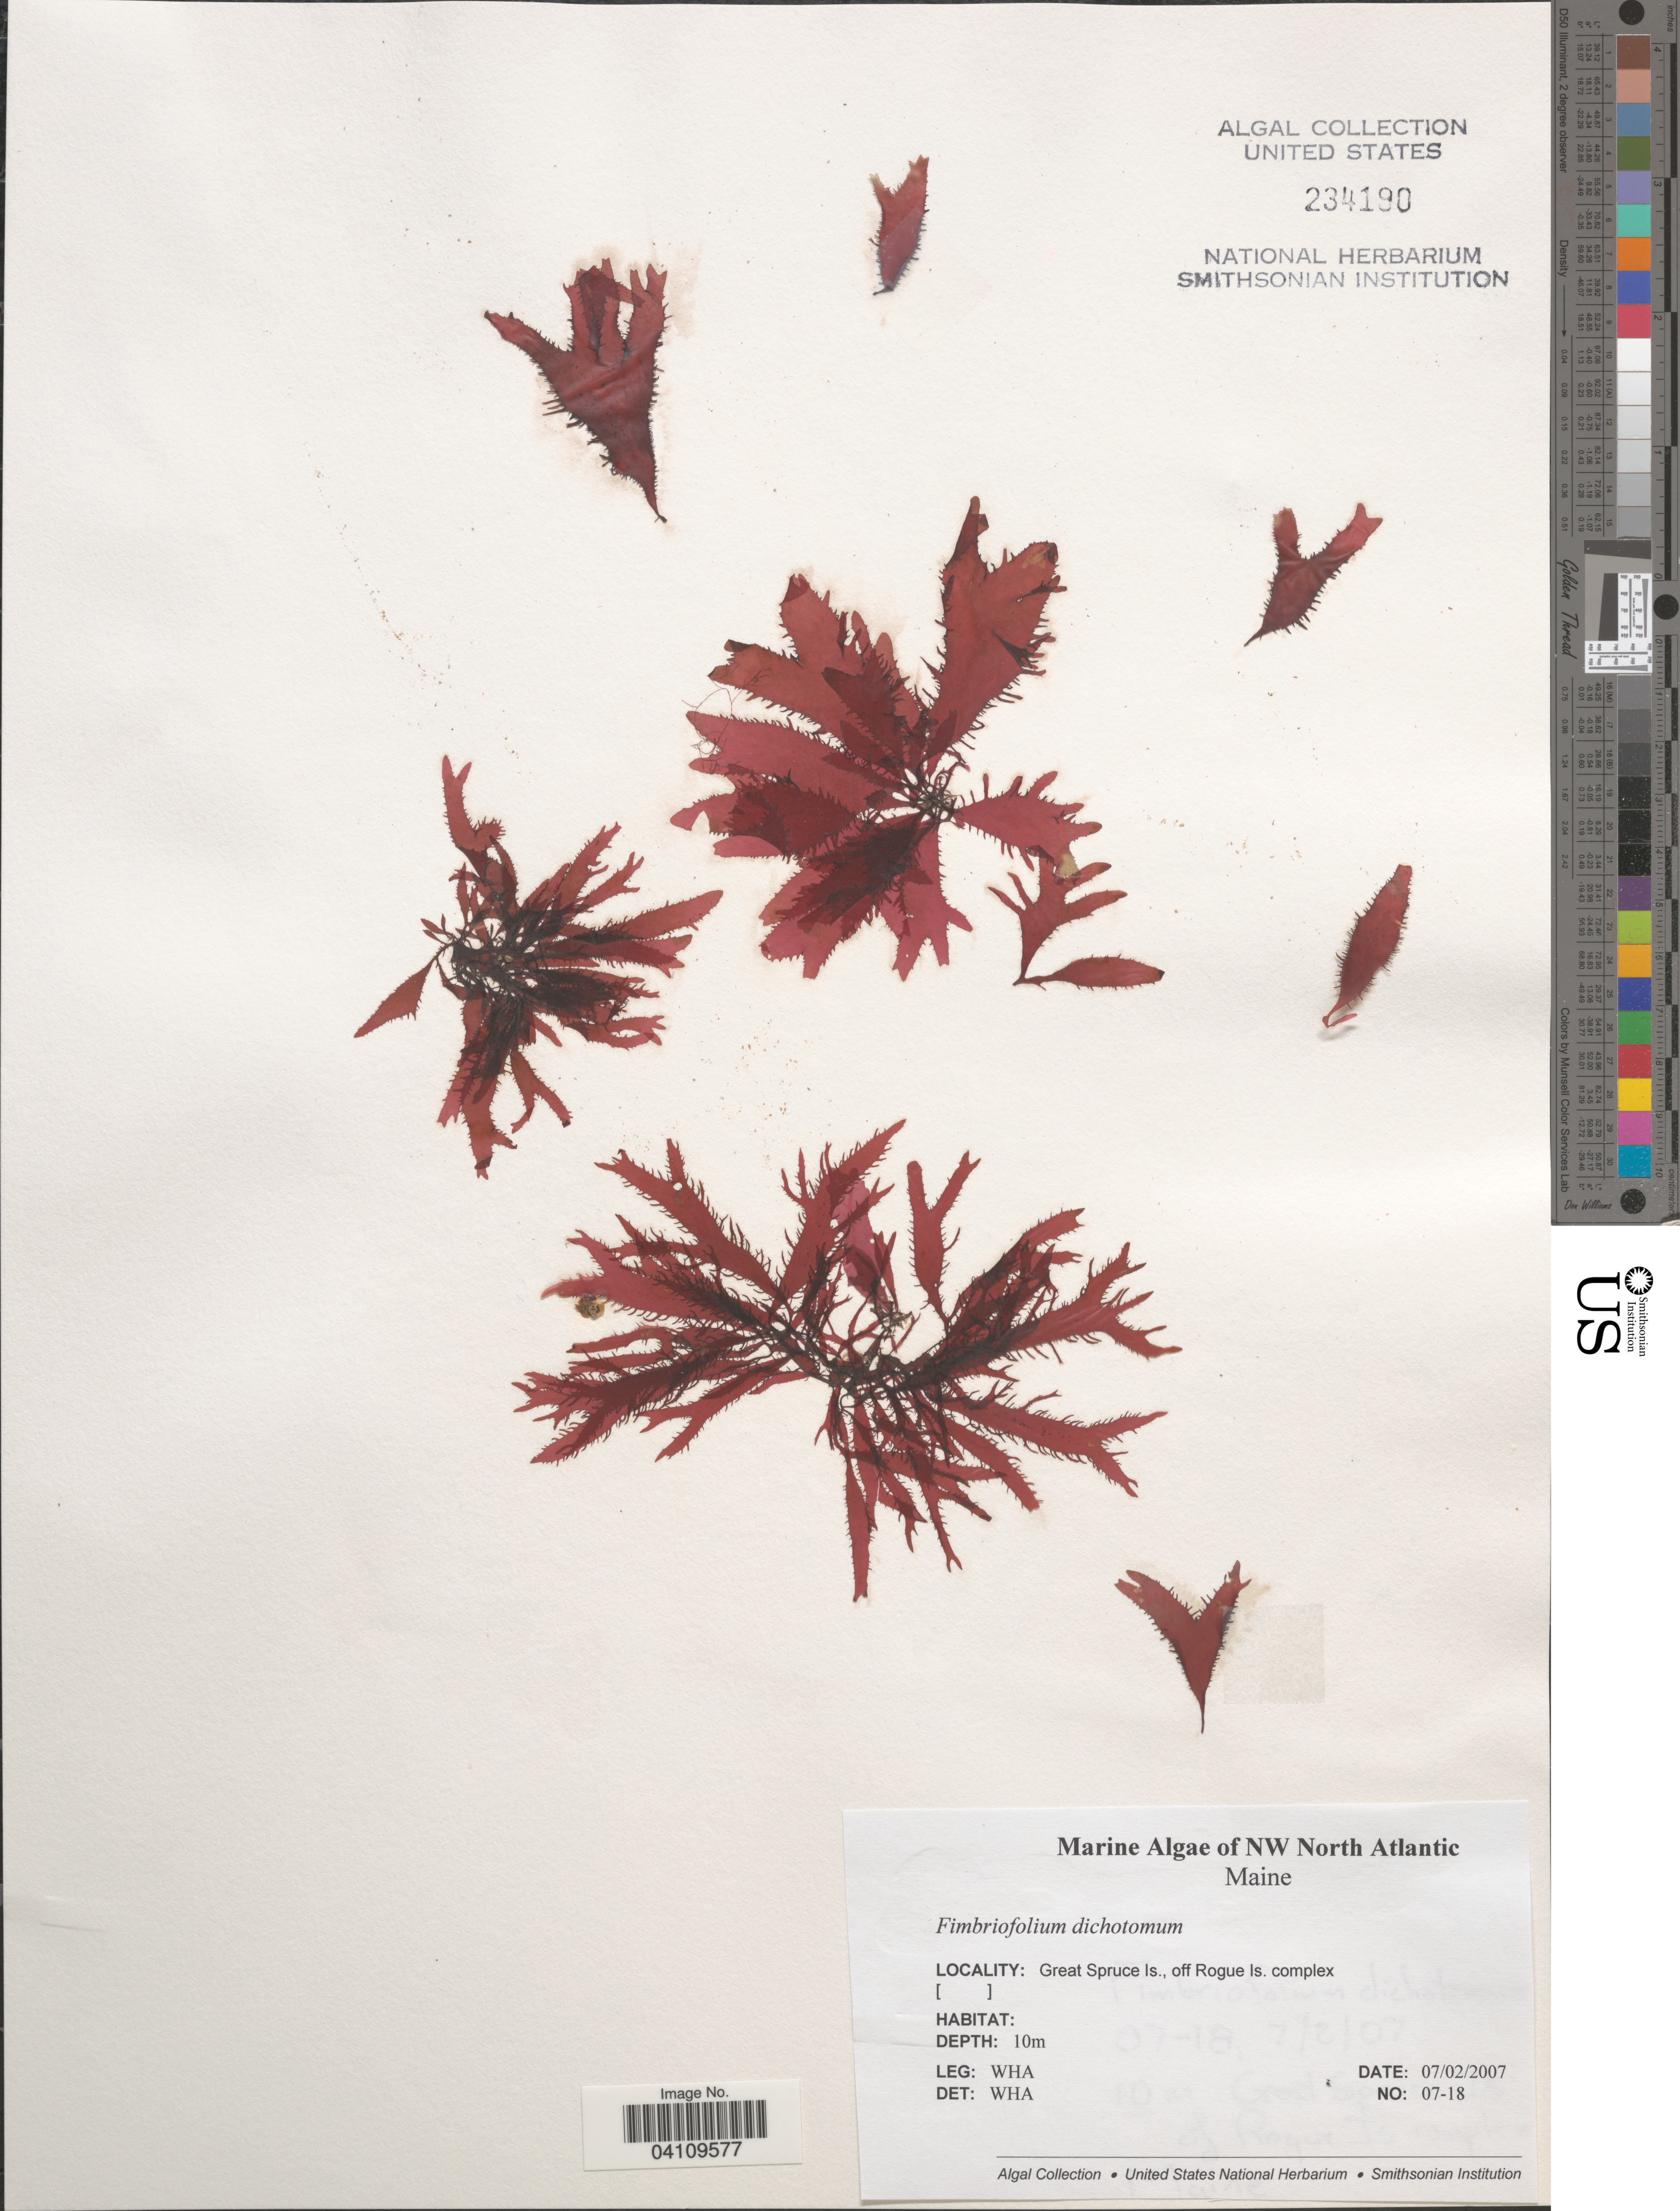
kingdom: Plantae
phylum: Rhodophyta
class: Florideophyceae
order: Gigartinales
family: Cystocloniaceae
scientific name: Fimbriofolium dichotomum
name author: (Lepech.) Hansen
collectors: W. H. Adey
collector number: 07-18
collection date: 2007-07-02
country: United States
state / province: Maine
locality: NW North Atlantic. Great Spruce Is. off Rogue Is. complex.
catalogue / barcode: US 234190